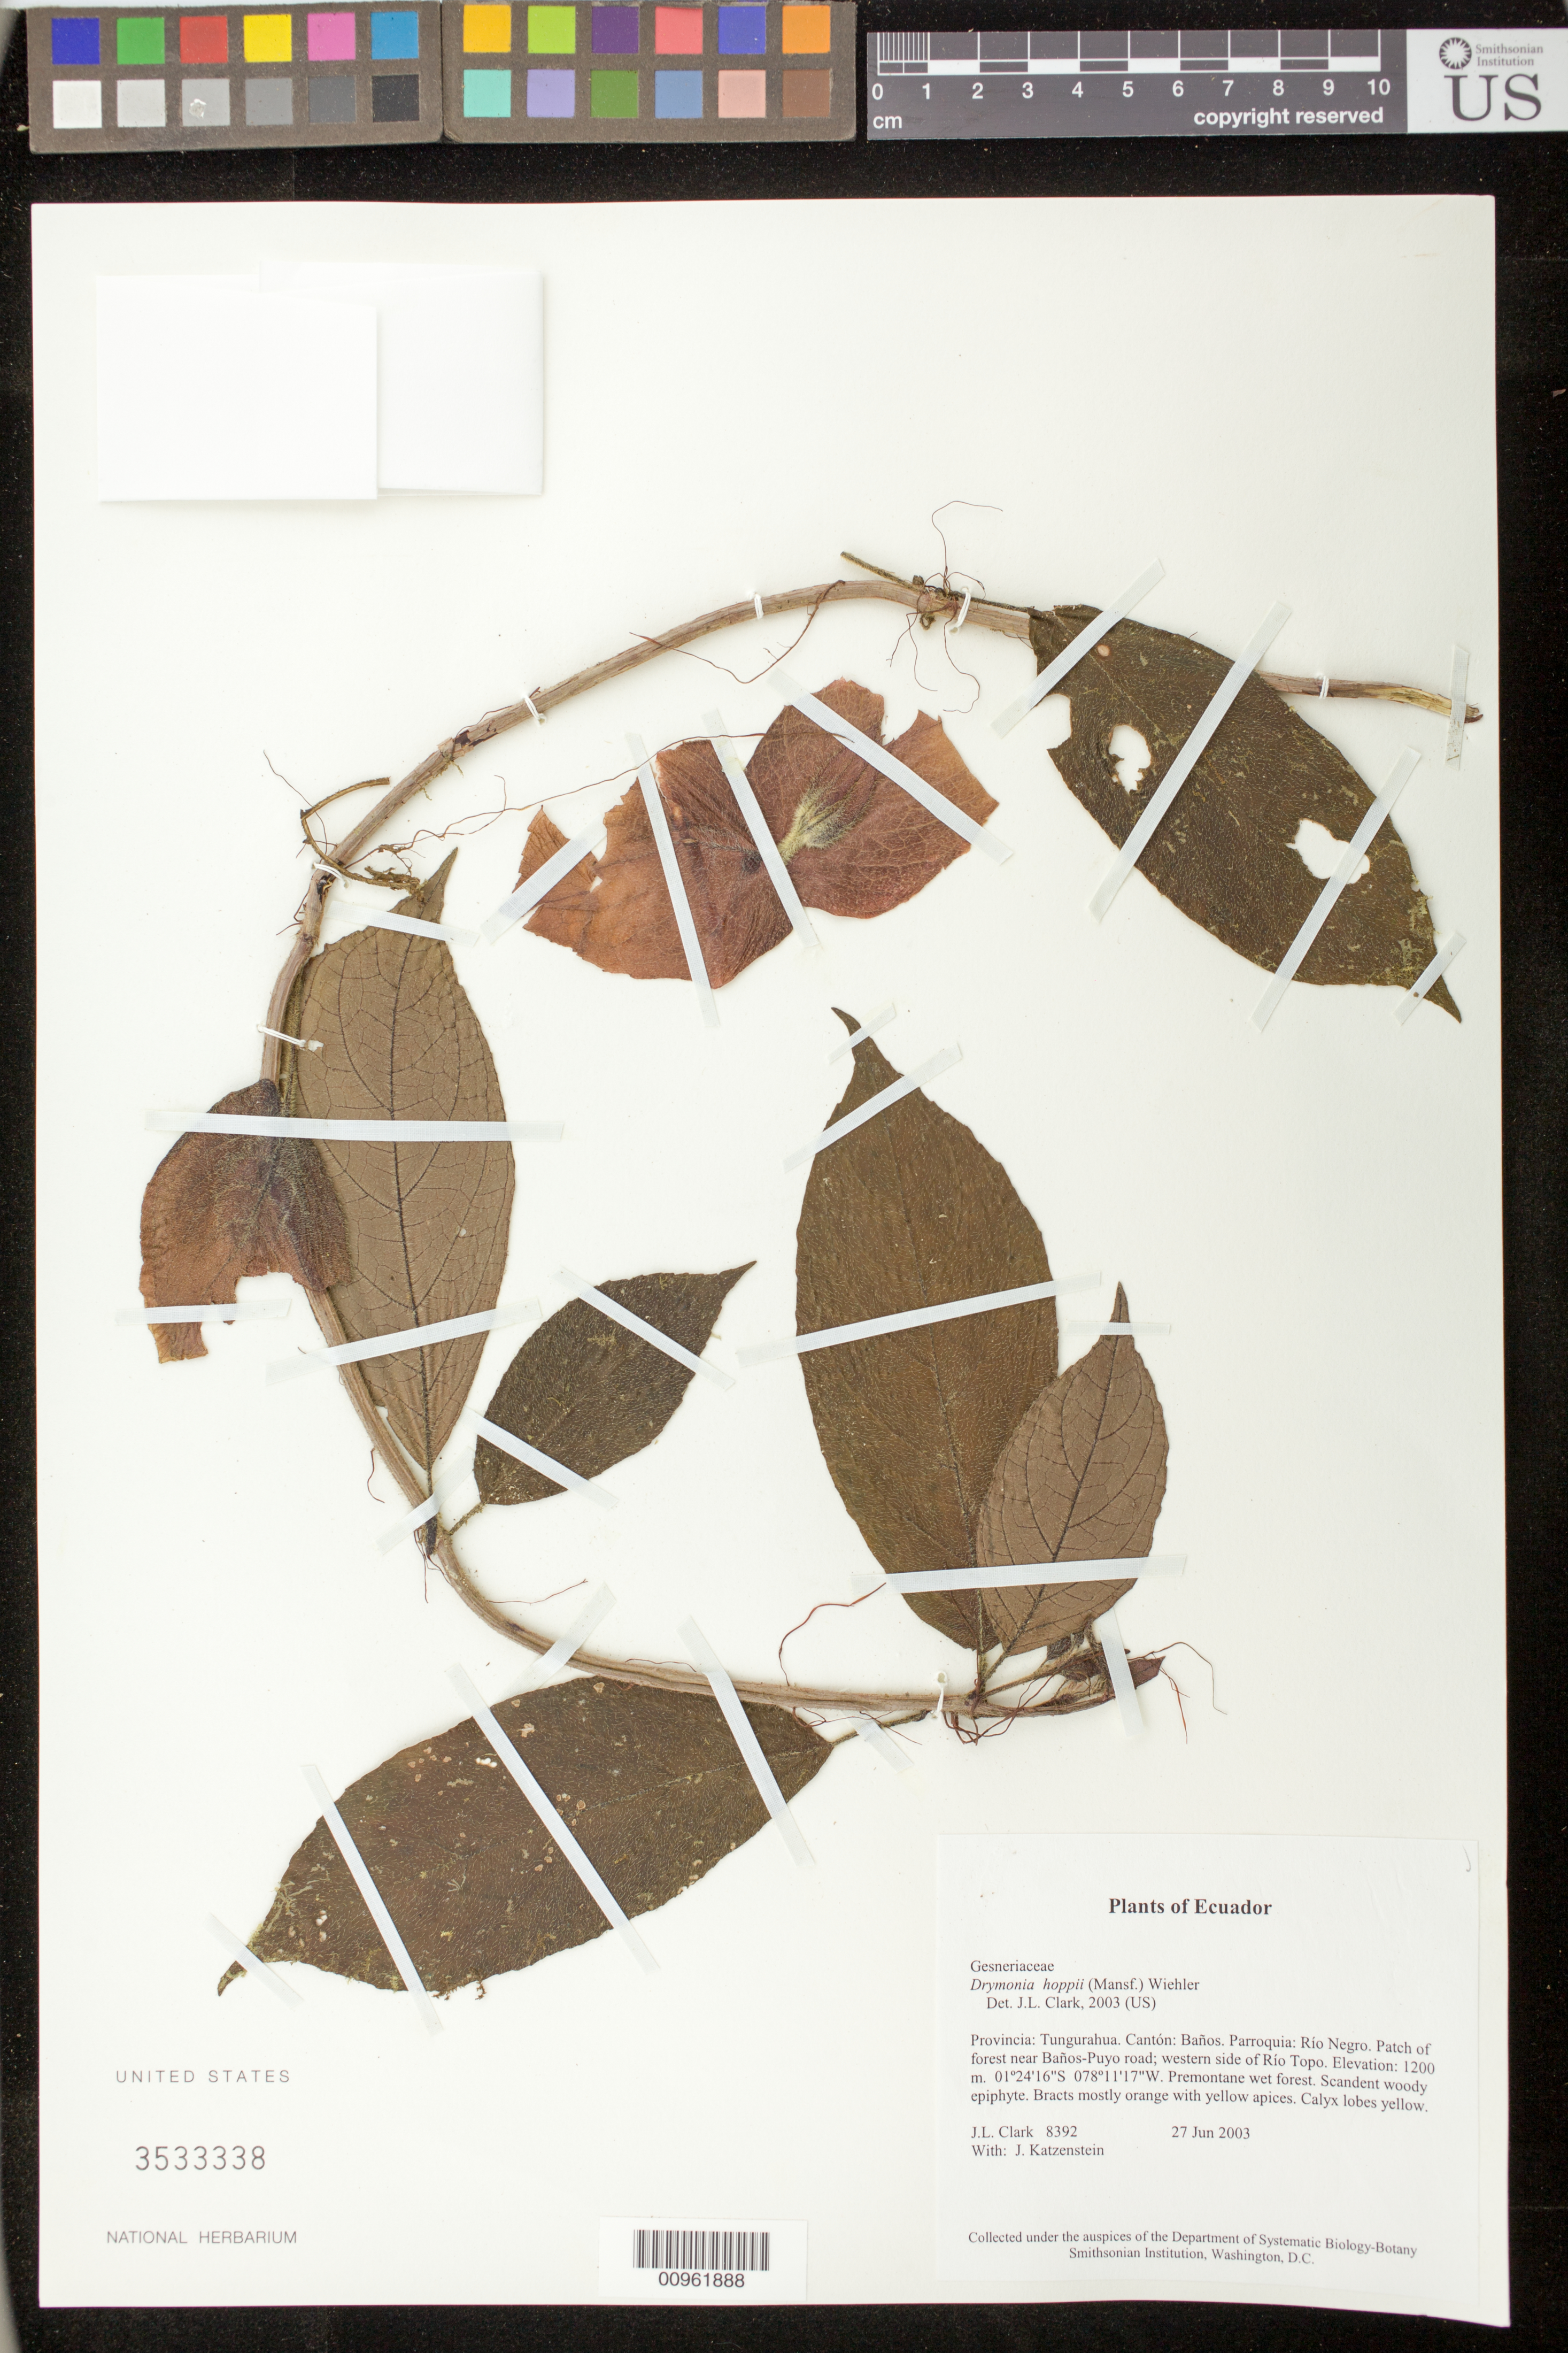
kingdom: Plantae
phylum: Tracheophyta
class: Magnoliopsida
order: Lamiales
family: Gesneriaceae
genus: Drymonia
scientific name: Drymonia hoppii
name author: (Mansf.) Wiehler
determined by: Clark, J. L., (SEL), The Marie Selby Botanical Garden (UNITED STATES)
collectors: J. L. Clark & J. Katzenstein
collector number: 8392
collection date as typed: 27 Jun 2003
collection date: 2003-06-27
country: Ecuador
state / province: Tungurahua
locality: Baños. Parroquia: Río Negro. Patch of forest near Baños-Puyo road; western side of Río Topo.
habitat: Premontane wet forest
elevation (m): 1200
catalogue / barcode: US 3533338